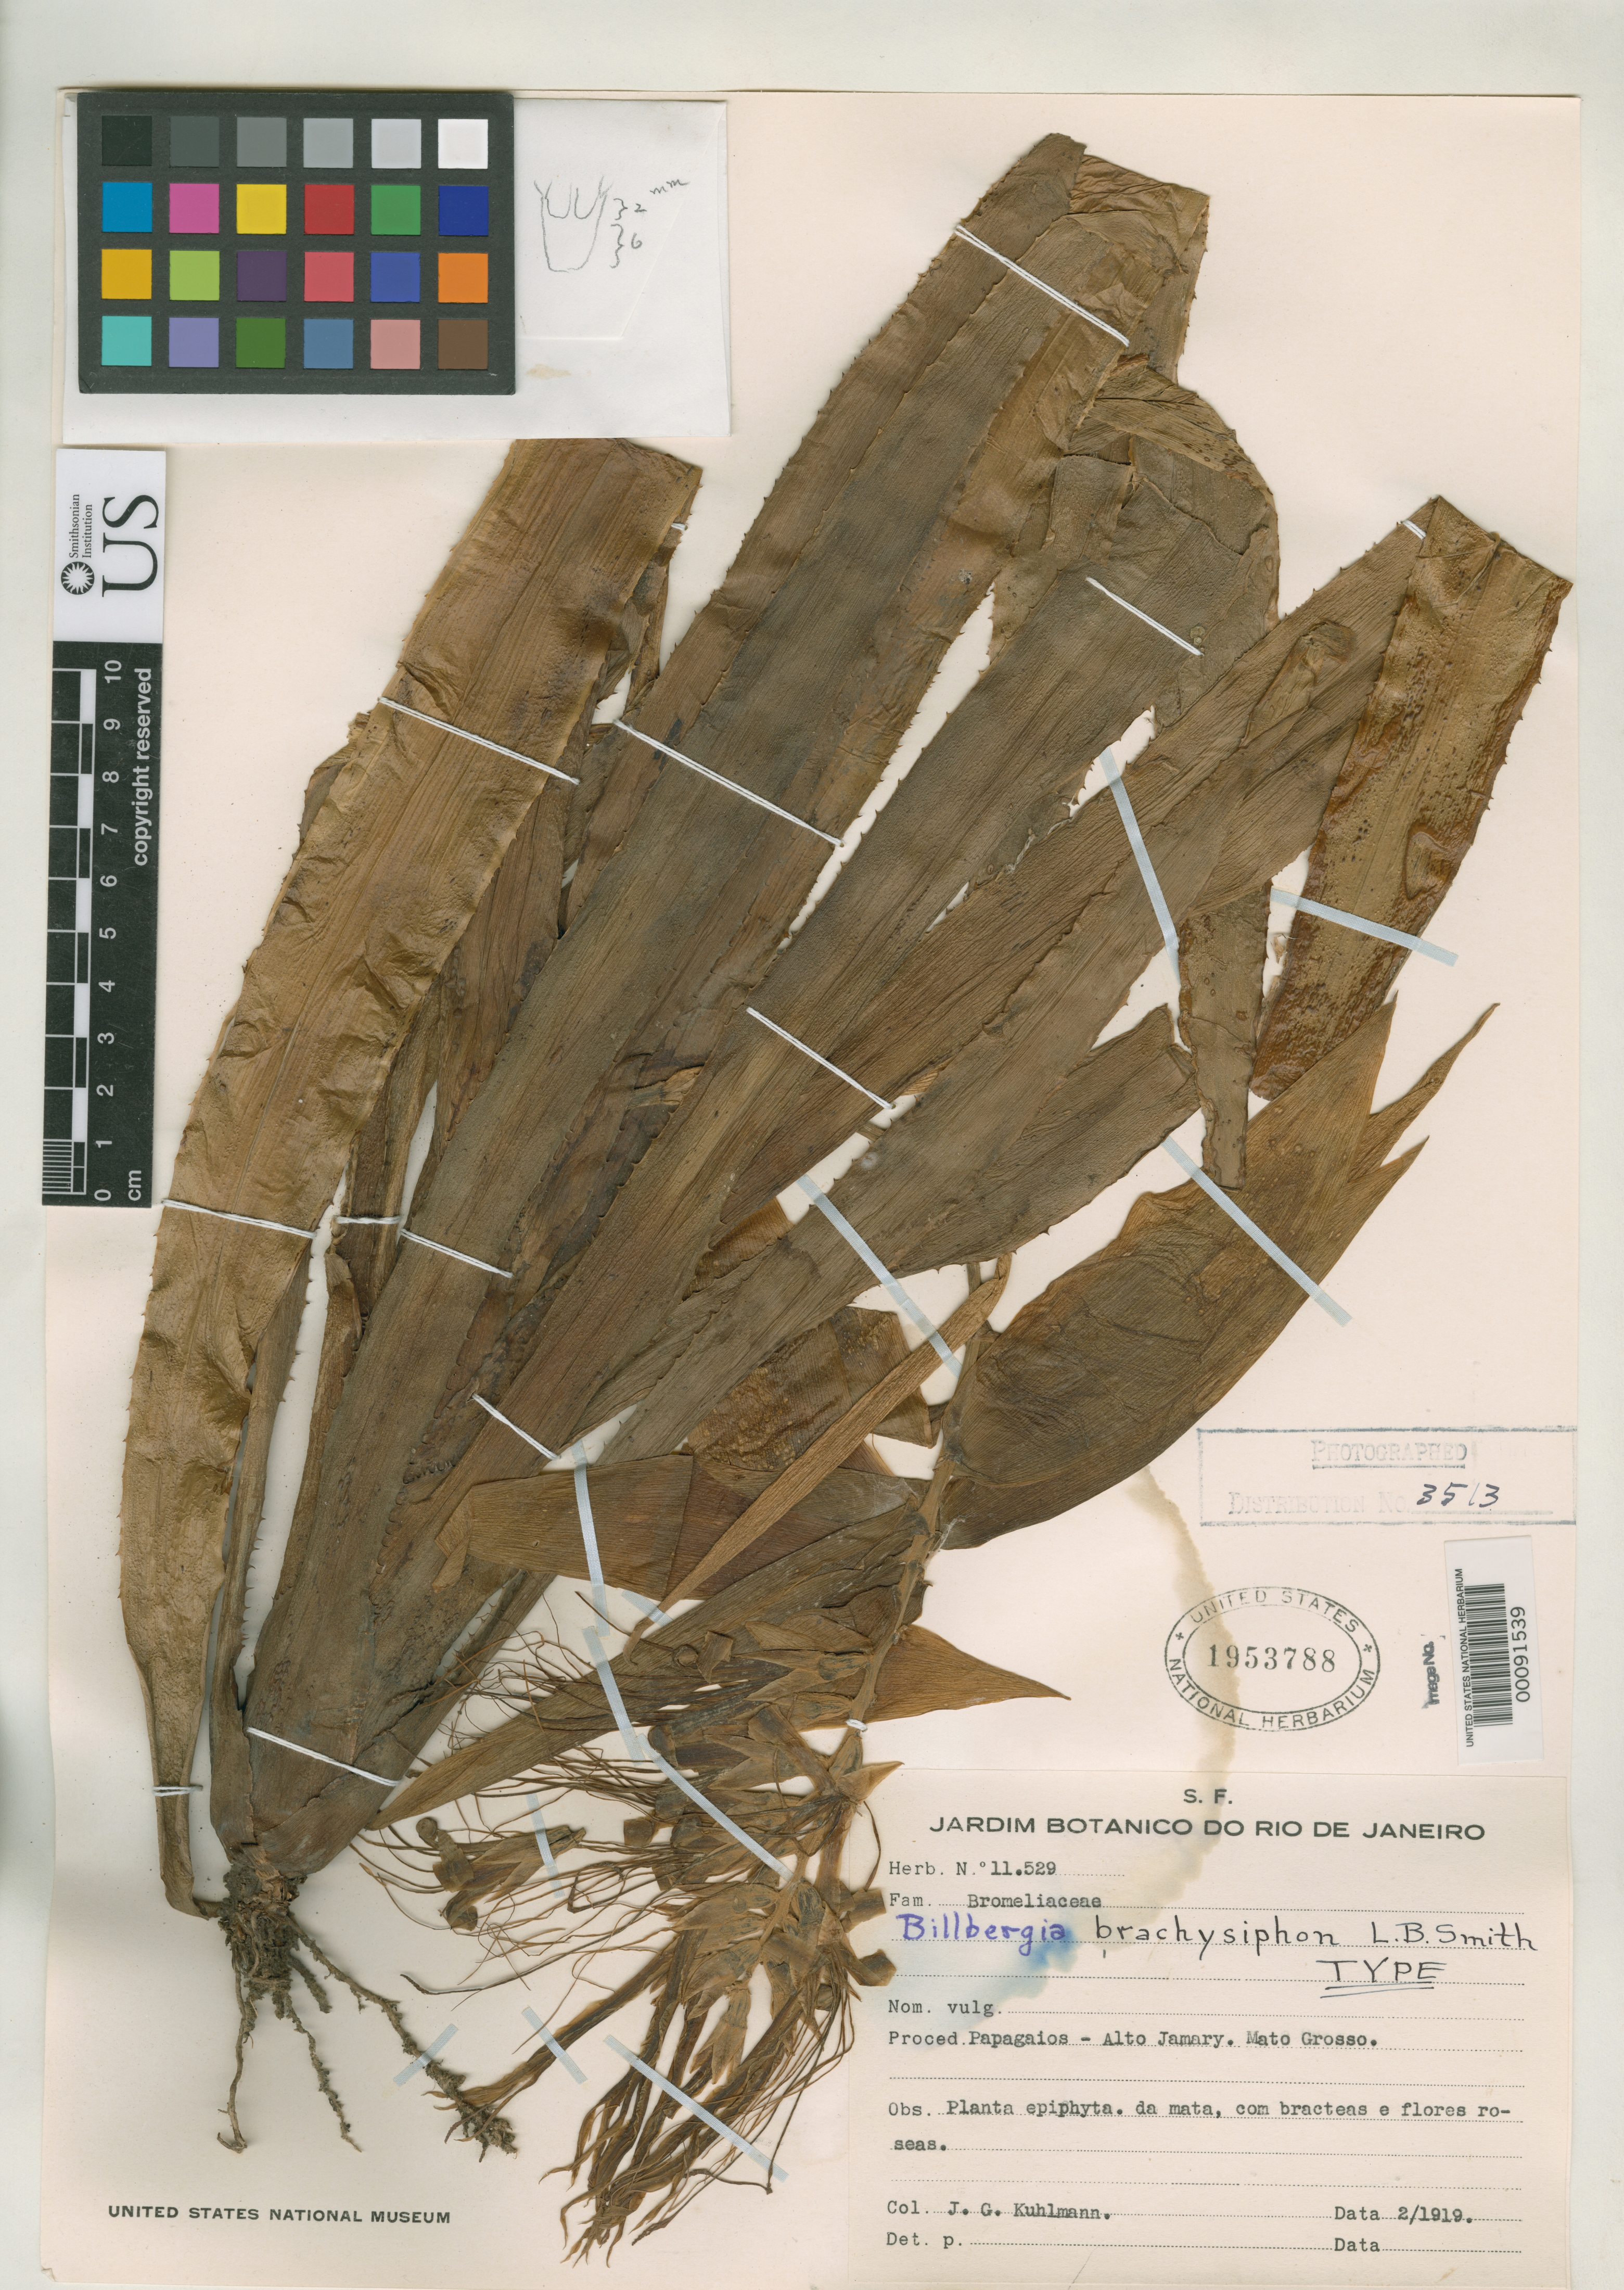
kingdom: Plantae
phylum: Tracheophyta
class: Liliopsida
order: Poales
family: Bromeliaceae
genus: Billbergia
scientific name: Billbergia brachysiphon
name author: L.B. Sm.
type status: Holotype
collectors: J. G. Kuhlmann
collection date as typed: Feb 1919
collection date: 1919-02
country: Brazil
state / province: Mato Grosso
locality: Alto Jamary, Papagaios.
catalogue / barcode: US 1953788